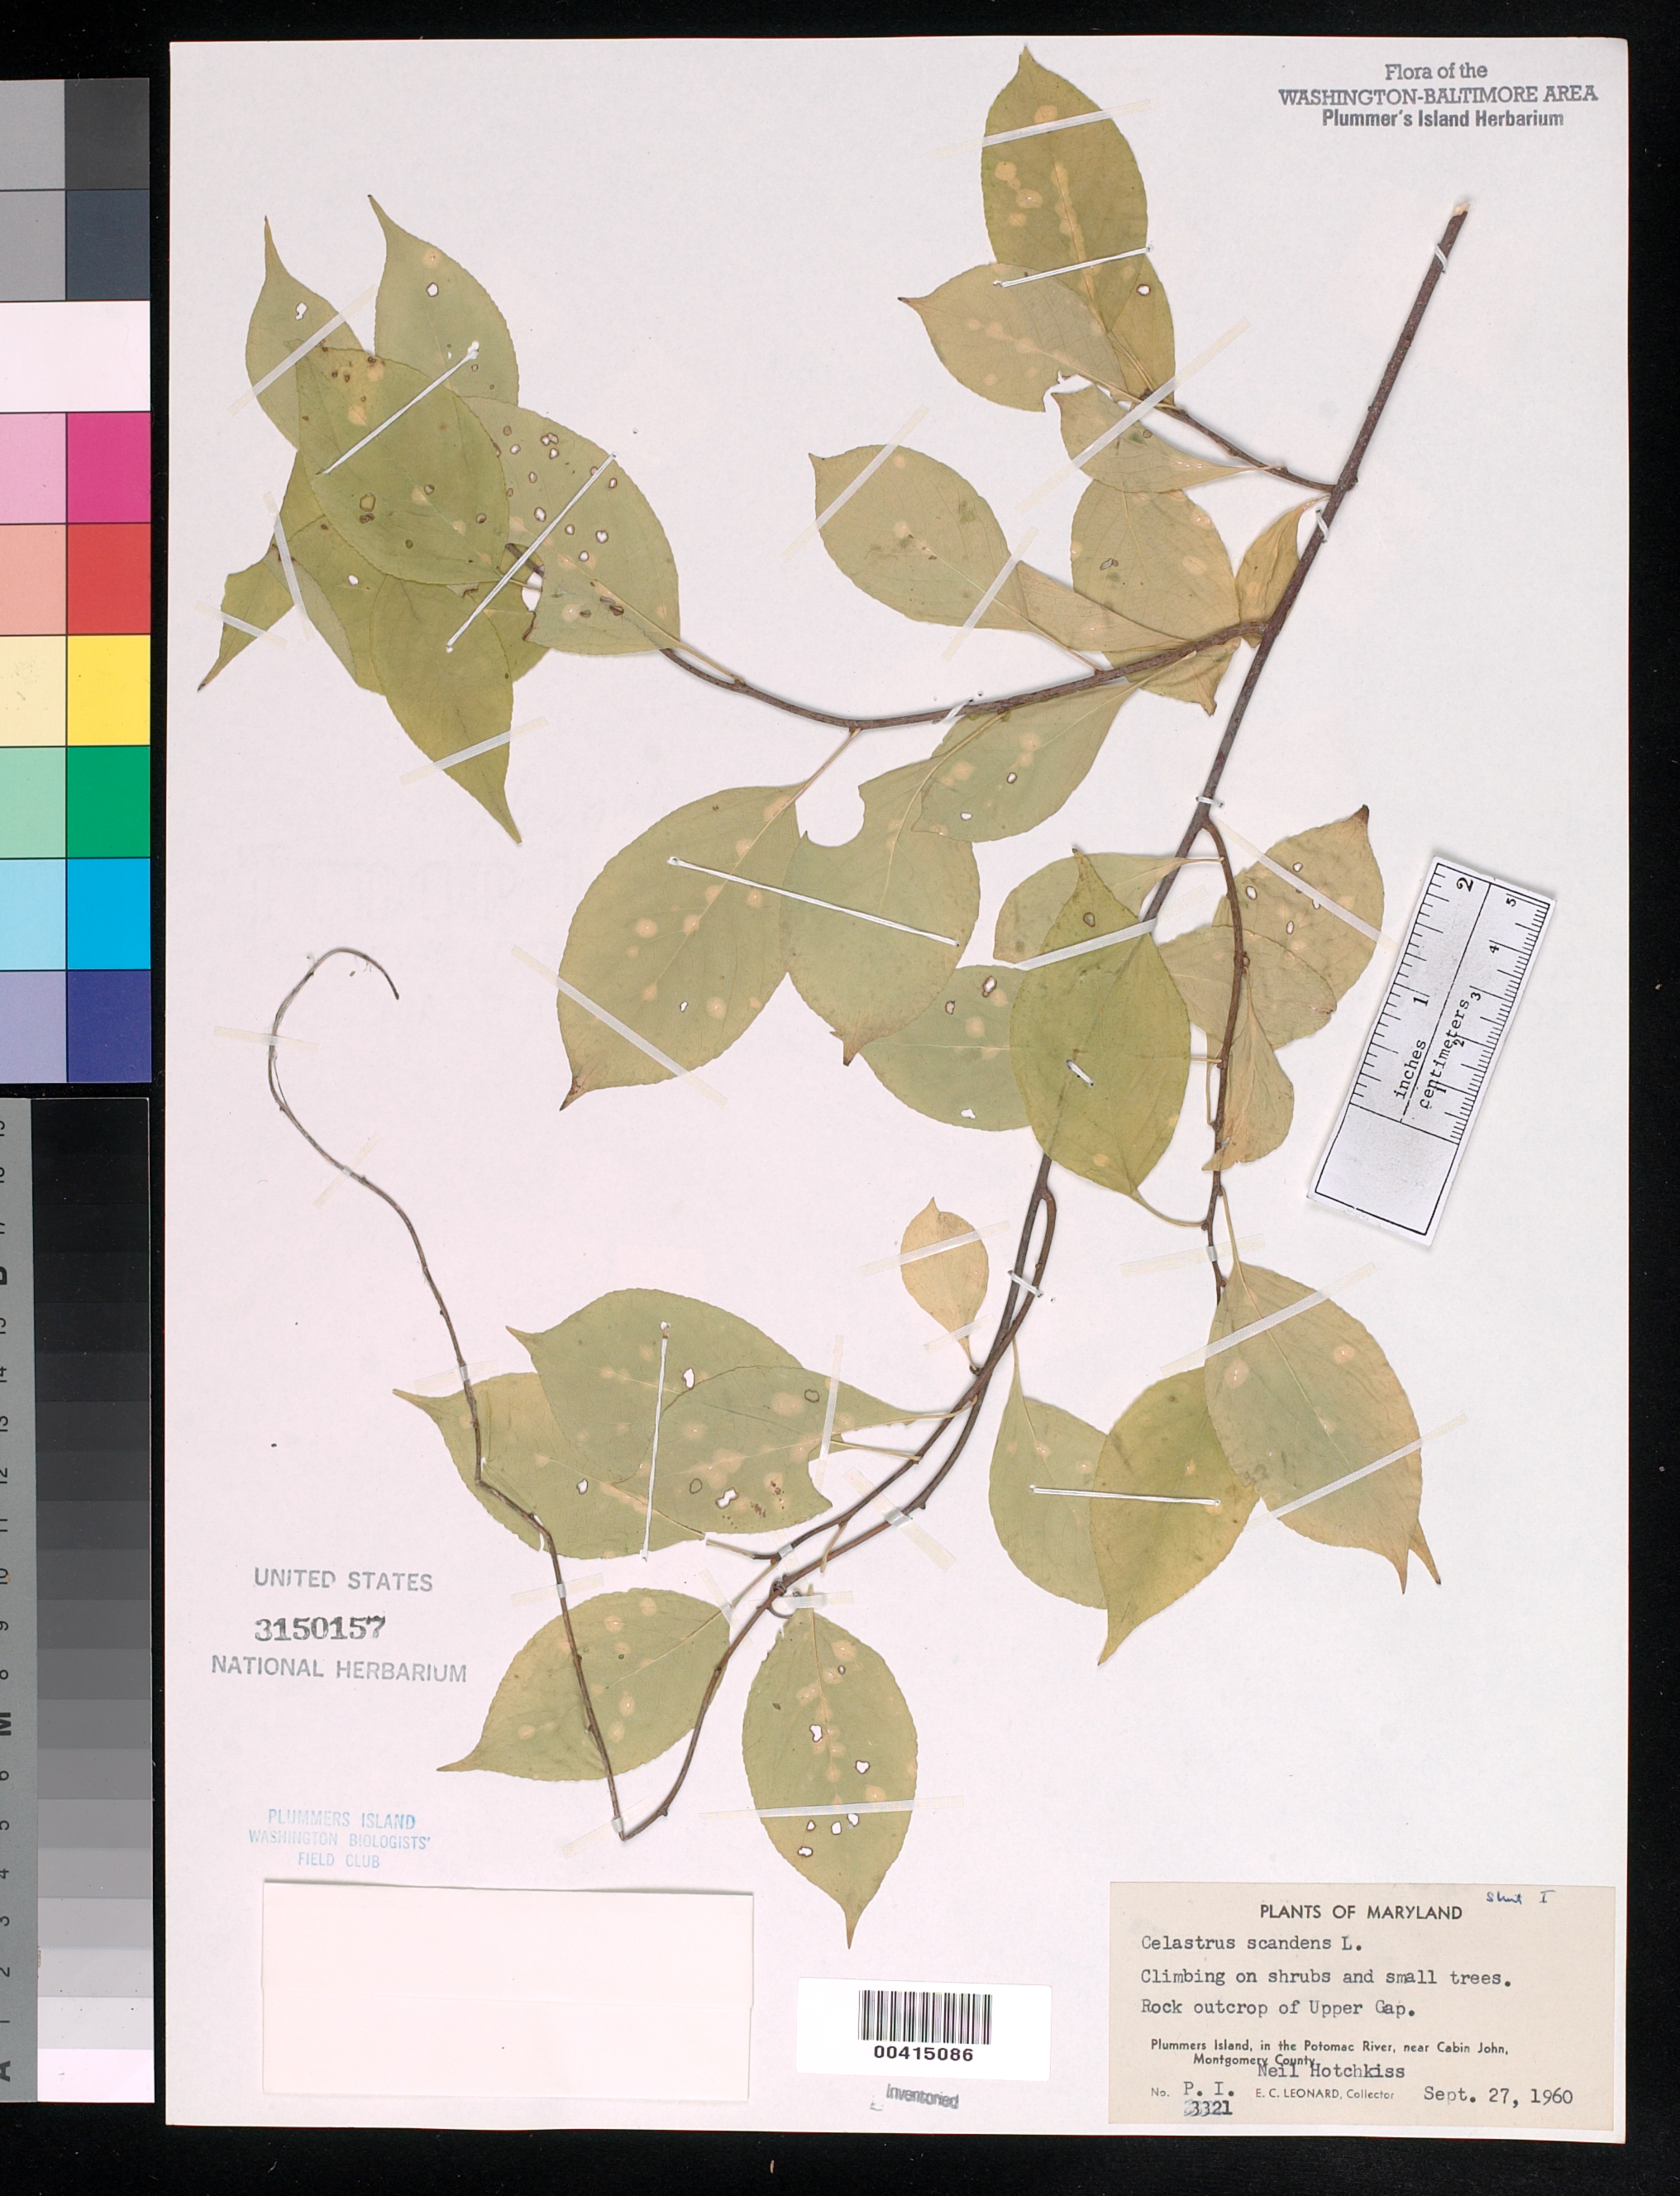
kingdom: Plantae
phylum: Tracheophyta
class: Magnoliopsida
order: Celastrales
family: Celastraceae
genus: Celastrus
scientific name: Celastrus scandens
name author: L.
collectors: E. C. Leonard & N. Hotchkiss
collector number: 3321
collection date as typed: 27 Sep 1960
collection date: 1960-09-27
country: United States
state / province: Maryland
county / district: Montgomery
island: Plummers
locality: Plummer's Island; rock outcrop of Upper Gap C. & O. Canal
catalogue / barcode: US 3150157